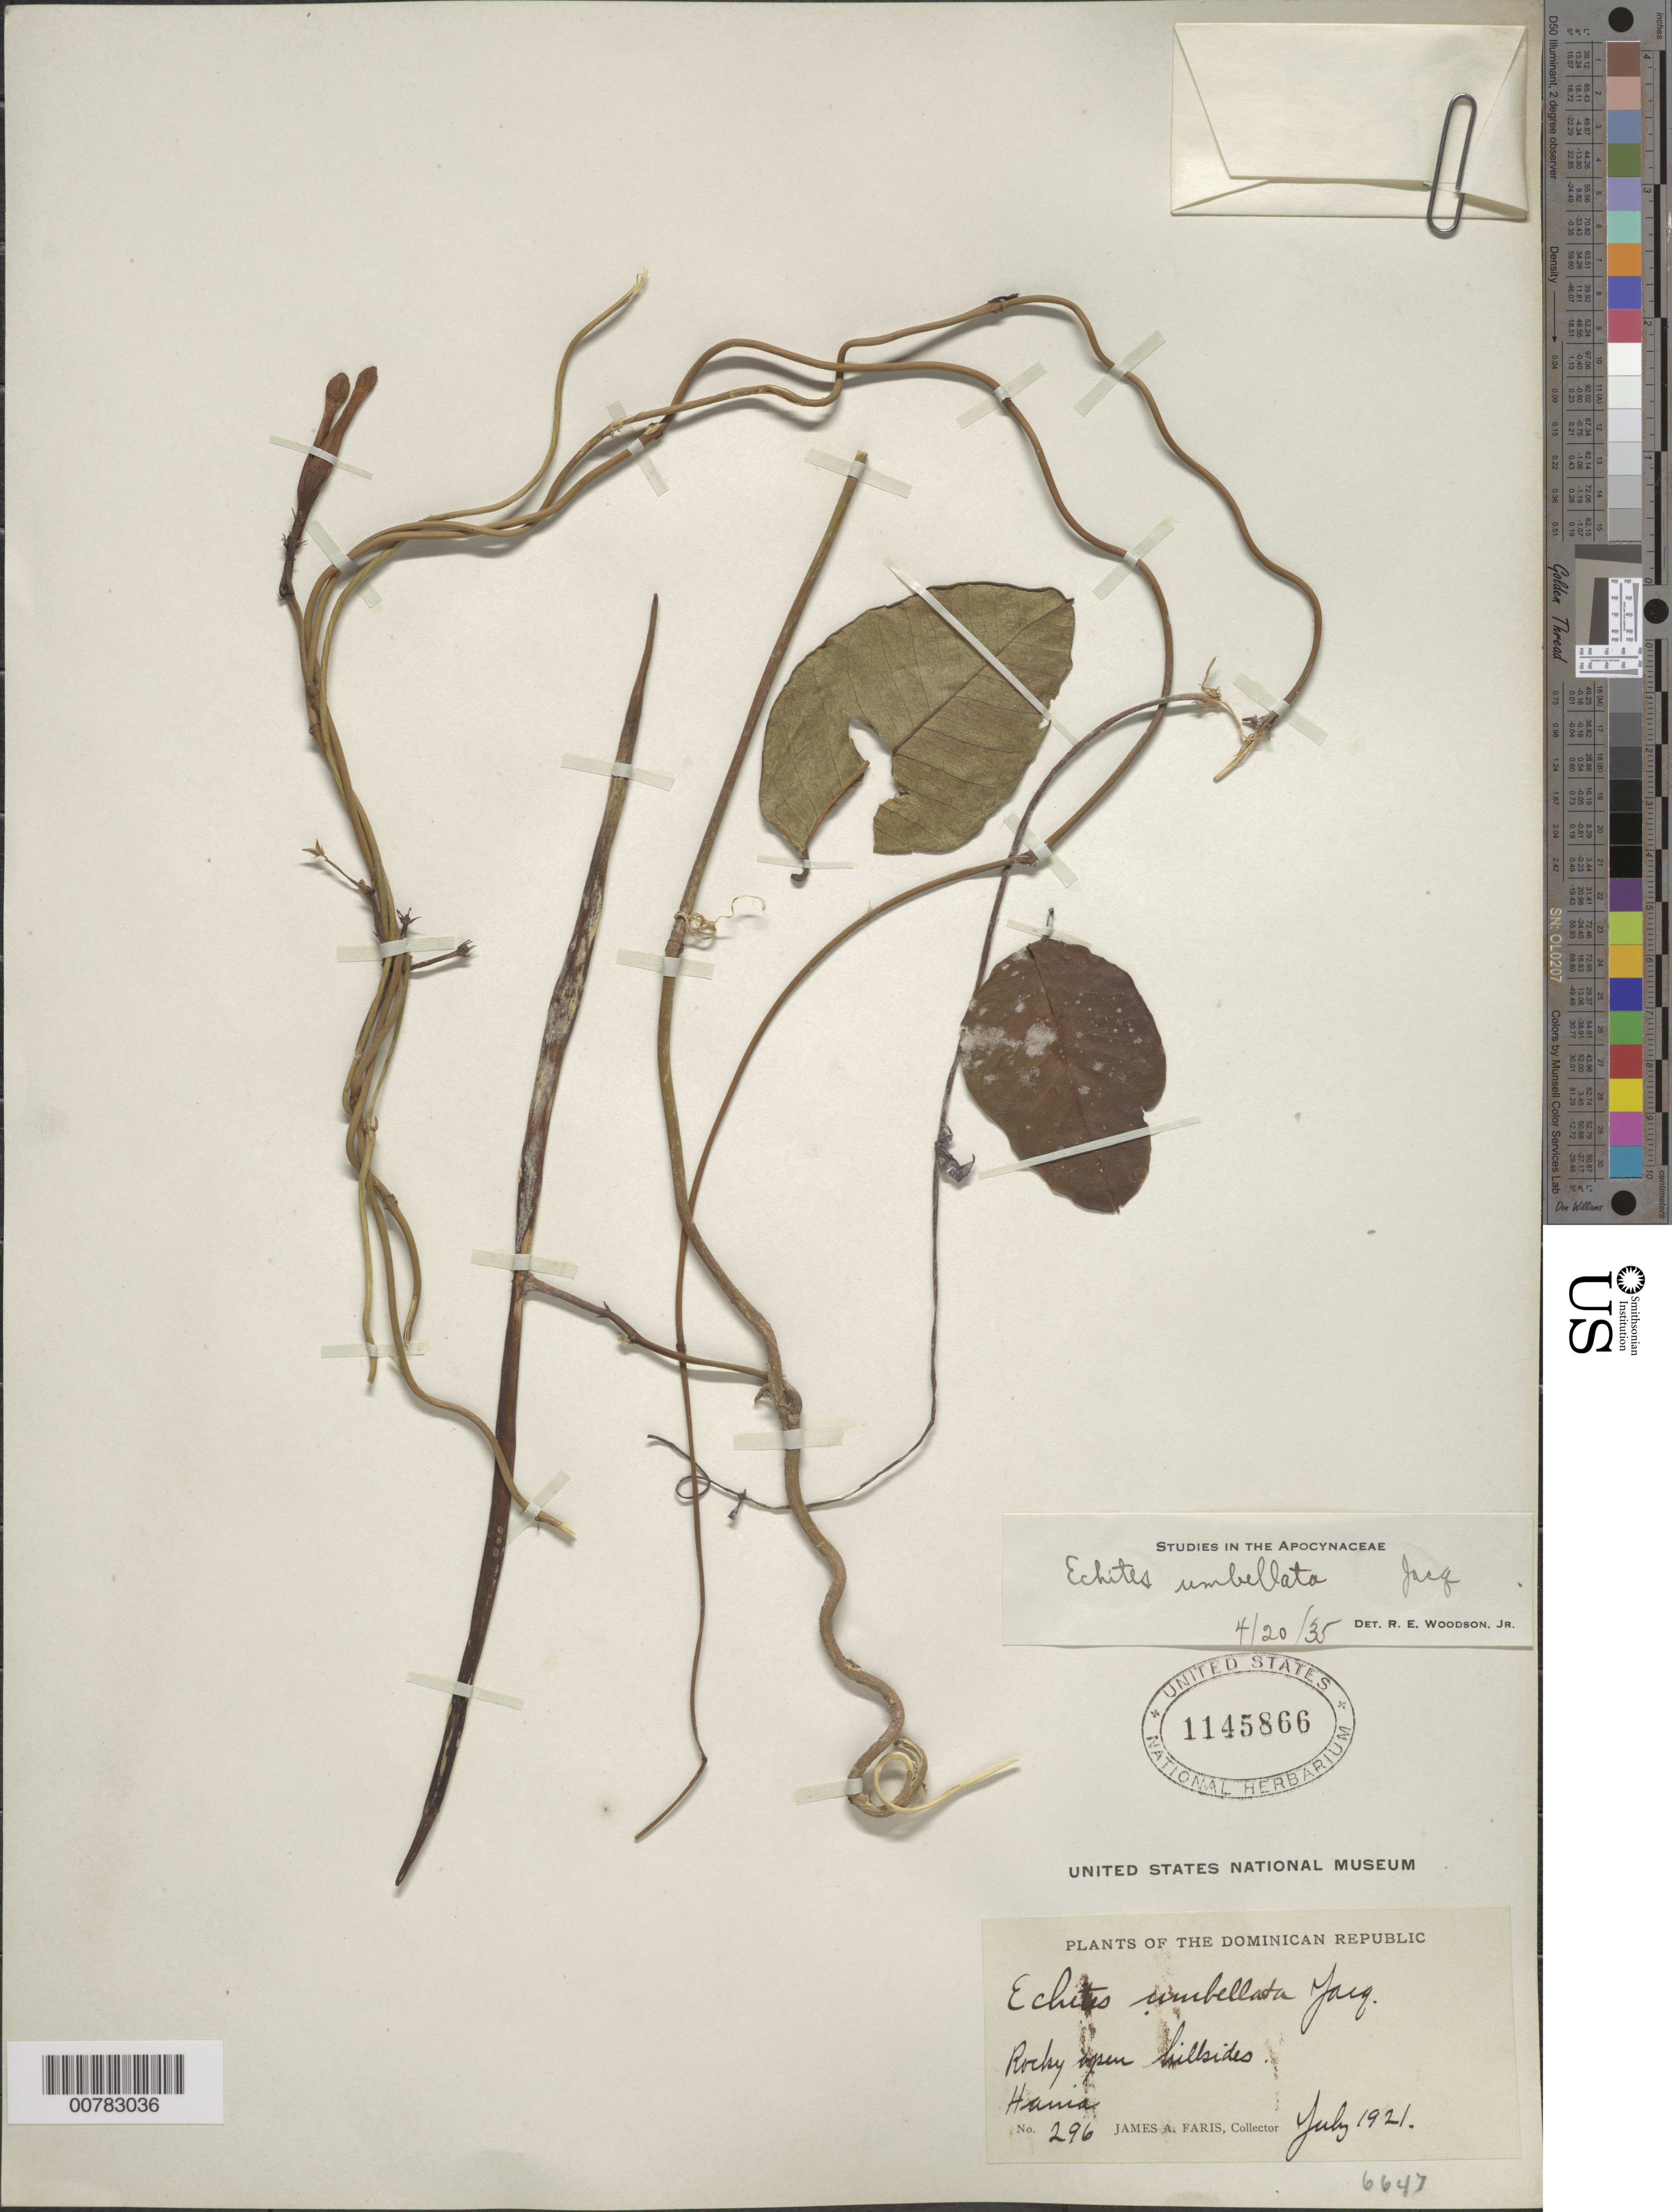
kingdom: Plantae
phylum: Tracheophyta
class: Magnoliopsida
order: Gentianales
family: Apocynaceae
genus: Echites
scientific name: Echites umbellatus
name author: Jacq.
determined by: Woodson, R. E., Jr.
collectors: J. Faris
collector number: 296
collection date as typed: Jul 1910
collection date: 1910-07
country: Dominican Republic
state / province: San Cristóbal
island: Hispaniola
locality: Haina.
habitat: Rocky open hillsides.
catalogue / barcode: US 1145866